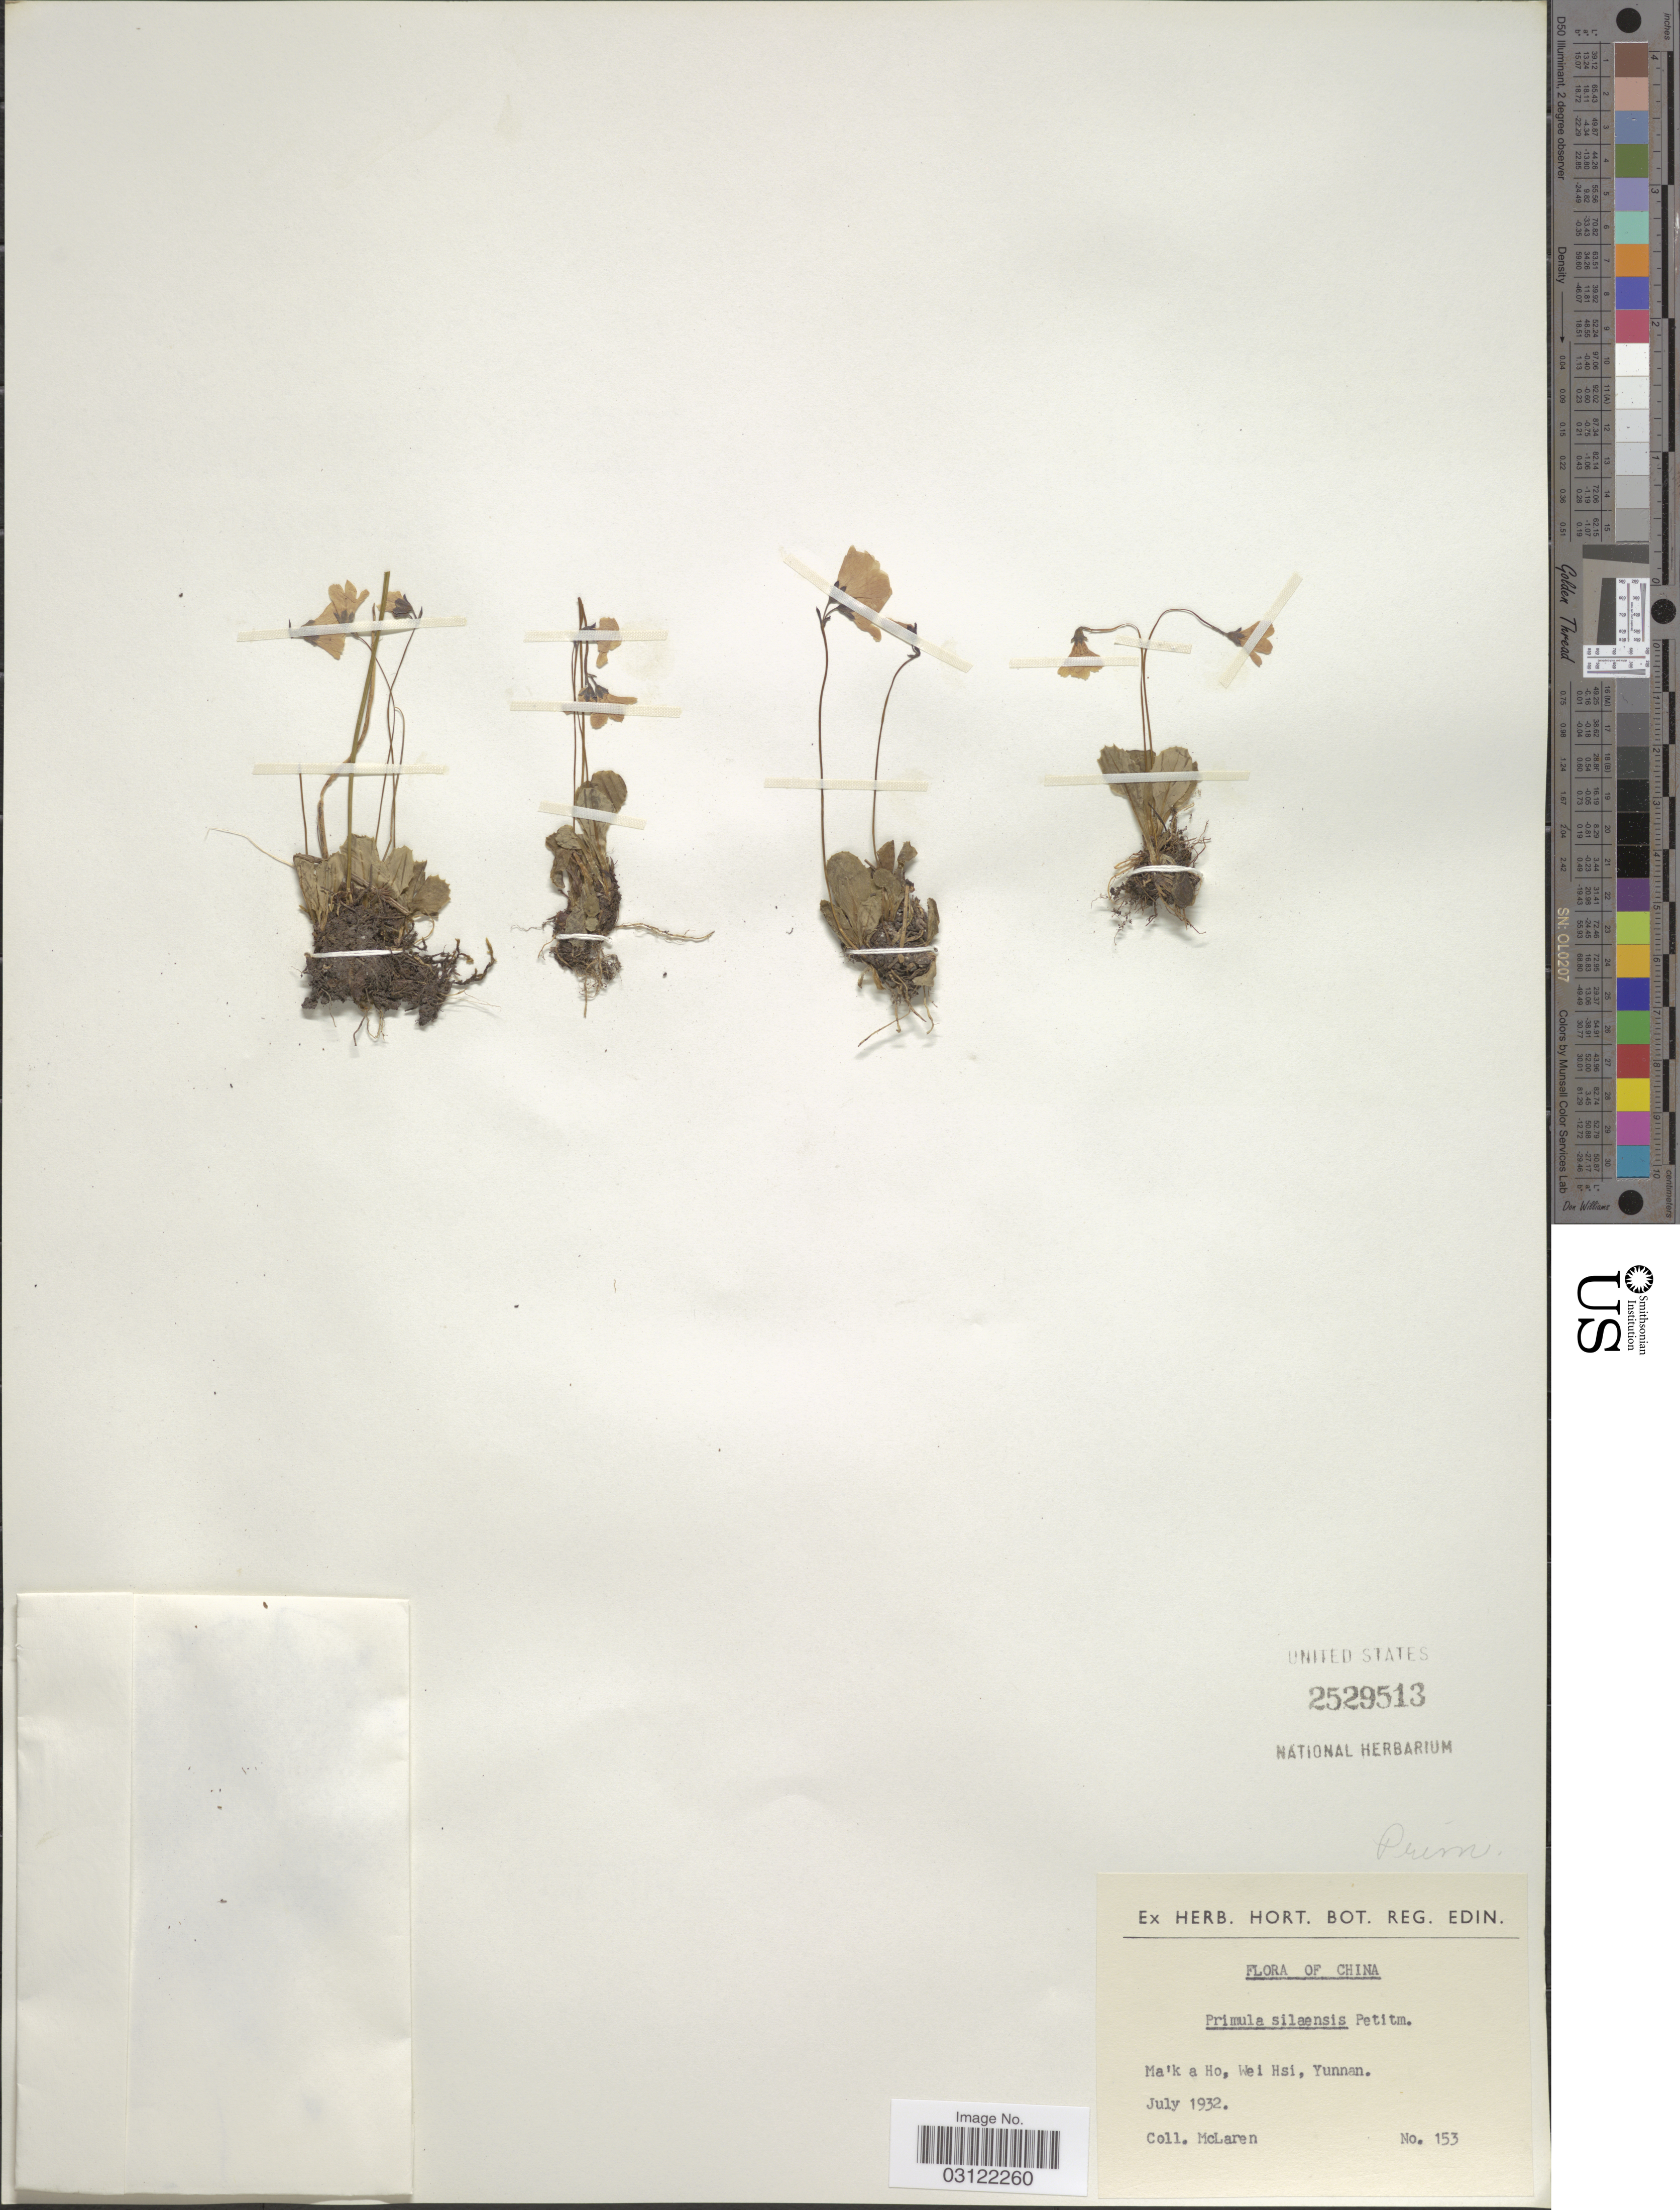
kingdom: Plantae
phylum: Tracheophyta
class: Magnoliopsida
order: Ericales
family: Primulaceae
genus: Primula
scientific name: Primula silaensis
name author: Petitm.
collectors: McLaren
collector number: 153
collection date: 1932-07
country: China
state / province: Yunnan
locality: Ma'k a Ho, Wei Hsi.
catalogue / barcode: US 2529513